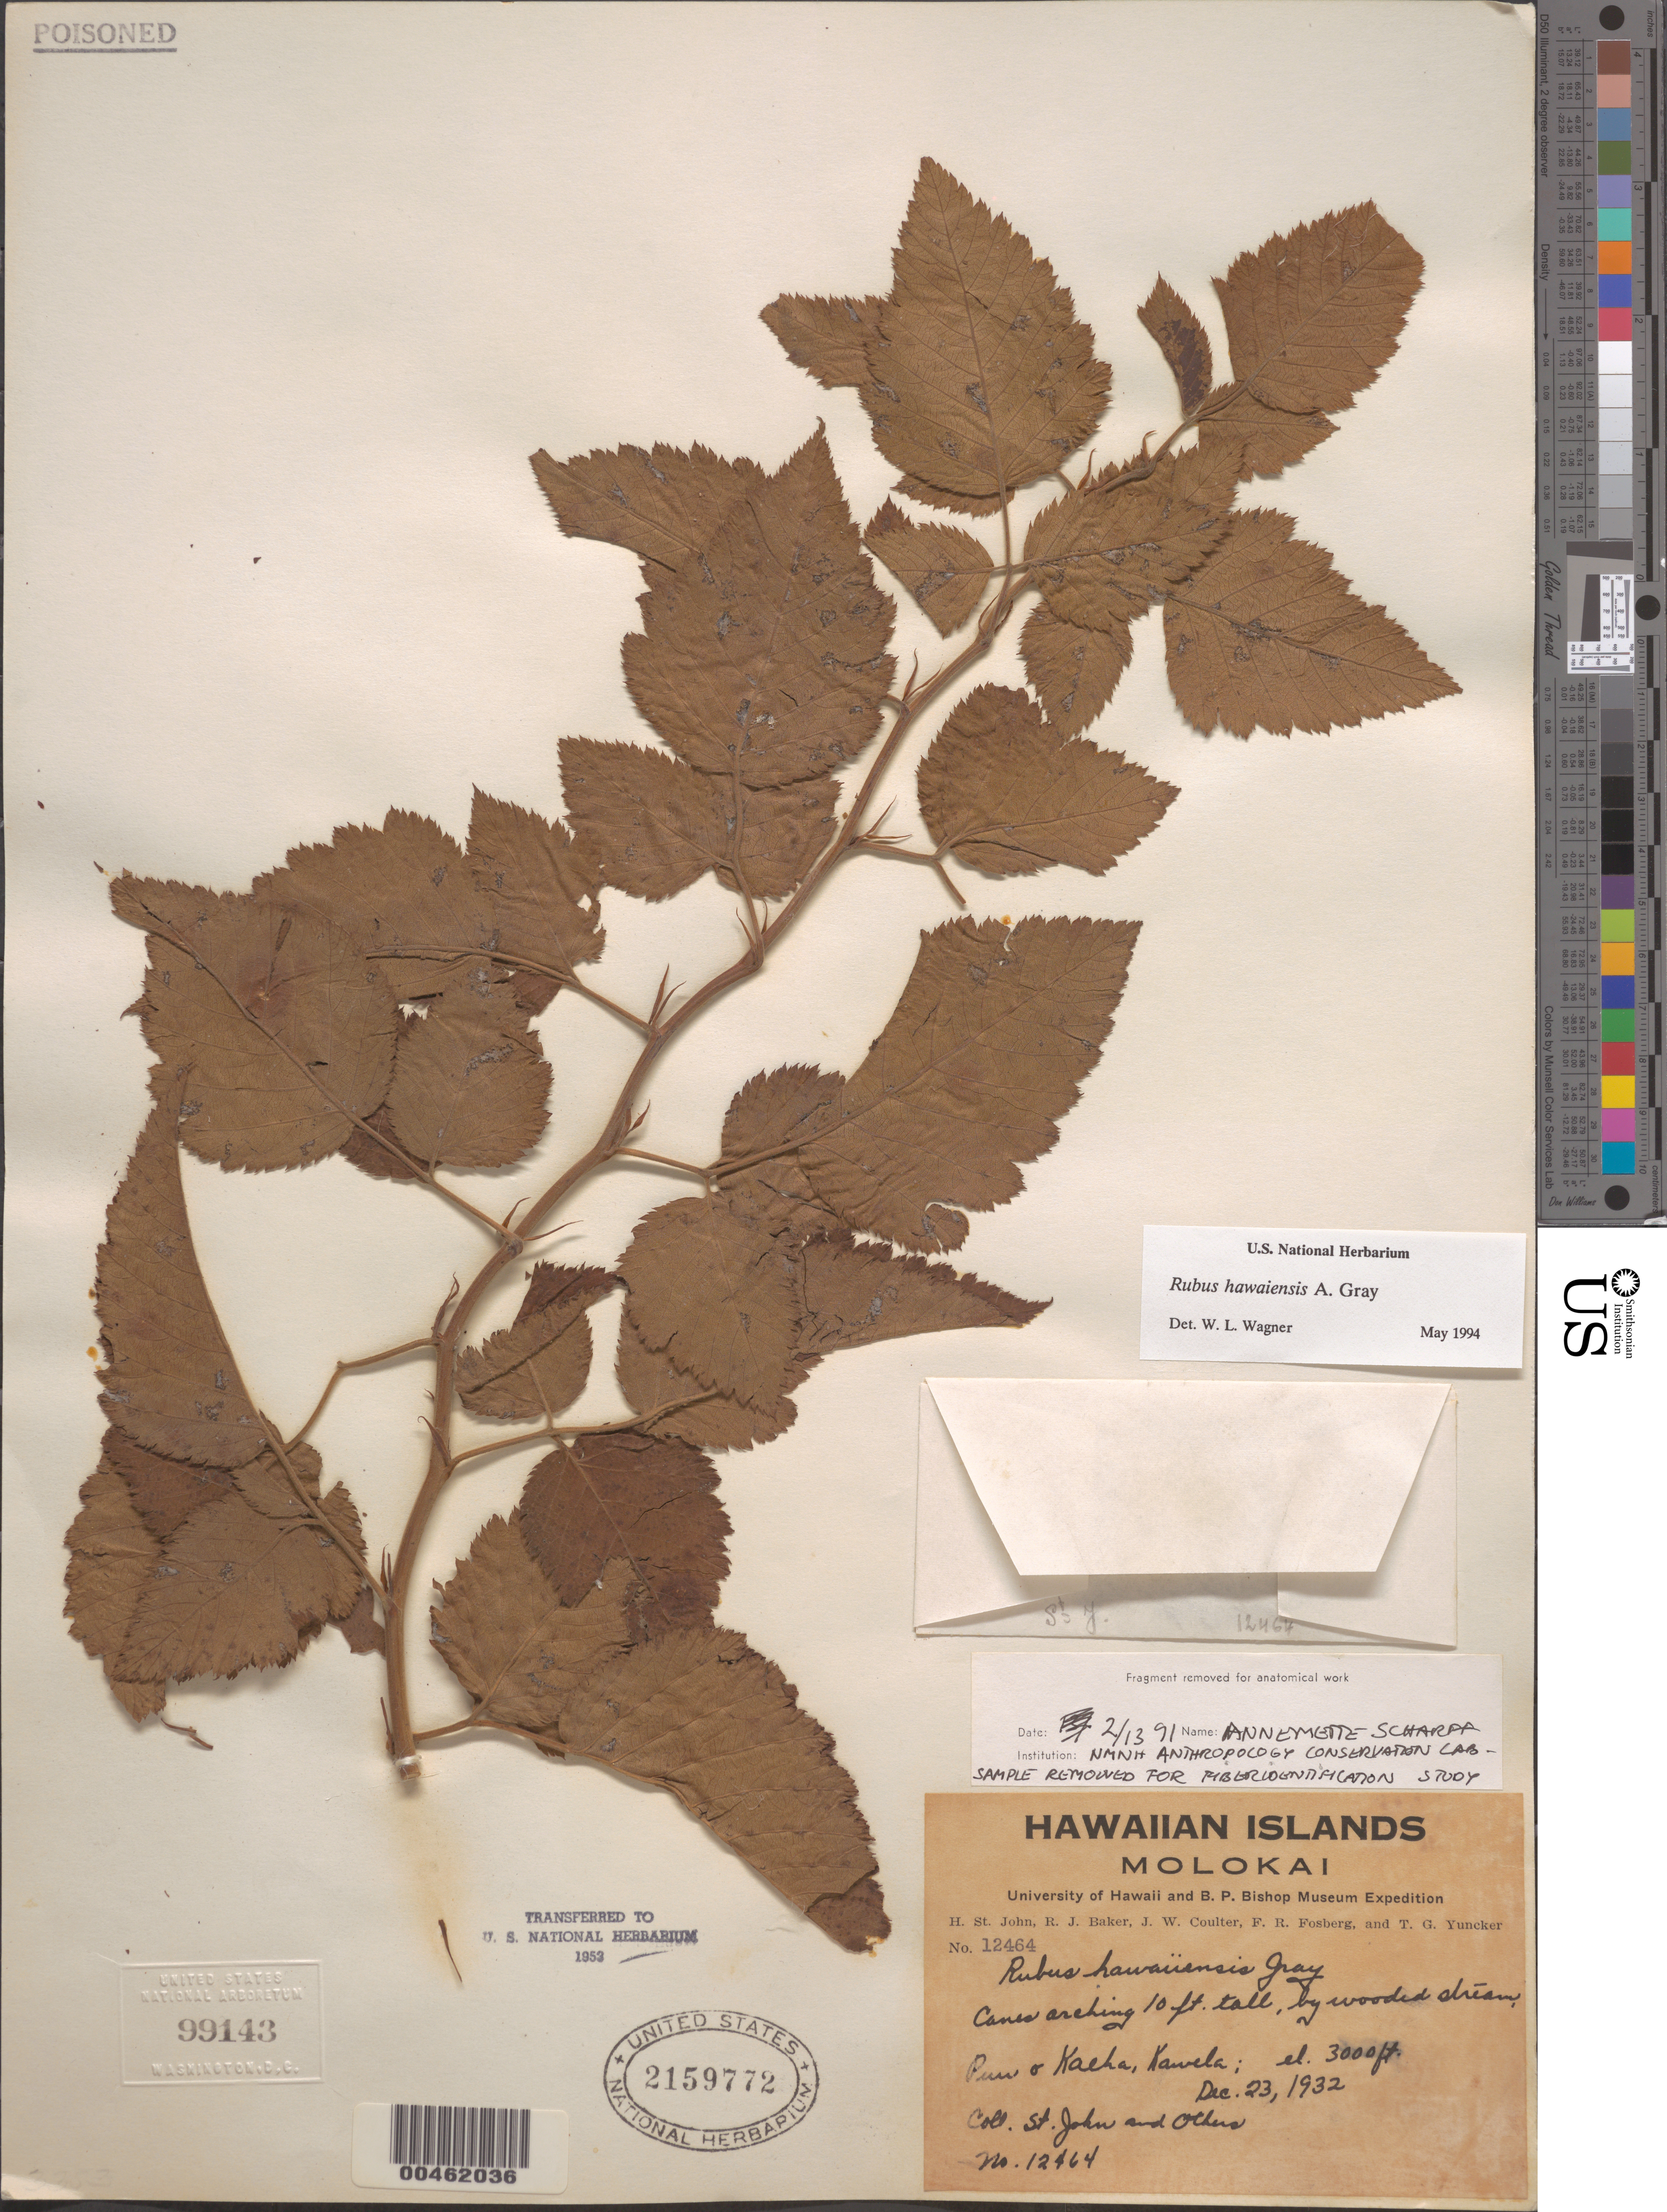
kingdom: Plantae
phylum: Tracheophyta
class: Magnoliopsida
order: Rosales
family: Rosaceae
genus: Rubus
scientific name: Rubus hawaiensis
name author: A. Gray in Wilkes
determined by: Wagner, W. L., (BOT), Smithsonian Institution - National Museum of Natural History (UNITED STATES)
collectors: H. St. John, R. J. Baker, J. W. Coulter & F. R. Fosberg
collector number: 12464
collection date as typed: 23 Dec 1932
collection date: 1932-12-23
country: United States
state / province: Hawaii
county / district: Maui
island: Moloka'i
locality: Puu o Kaeha, Kawela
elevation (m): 914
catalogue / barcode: US 2159772